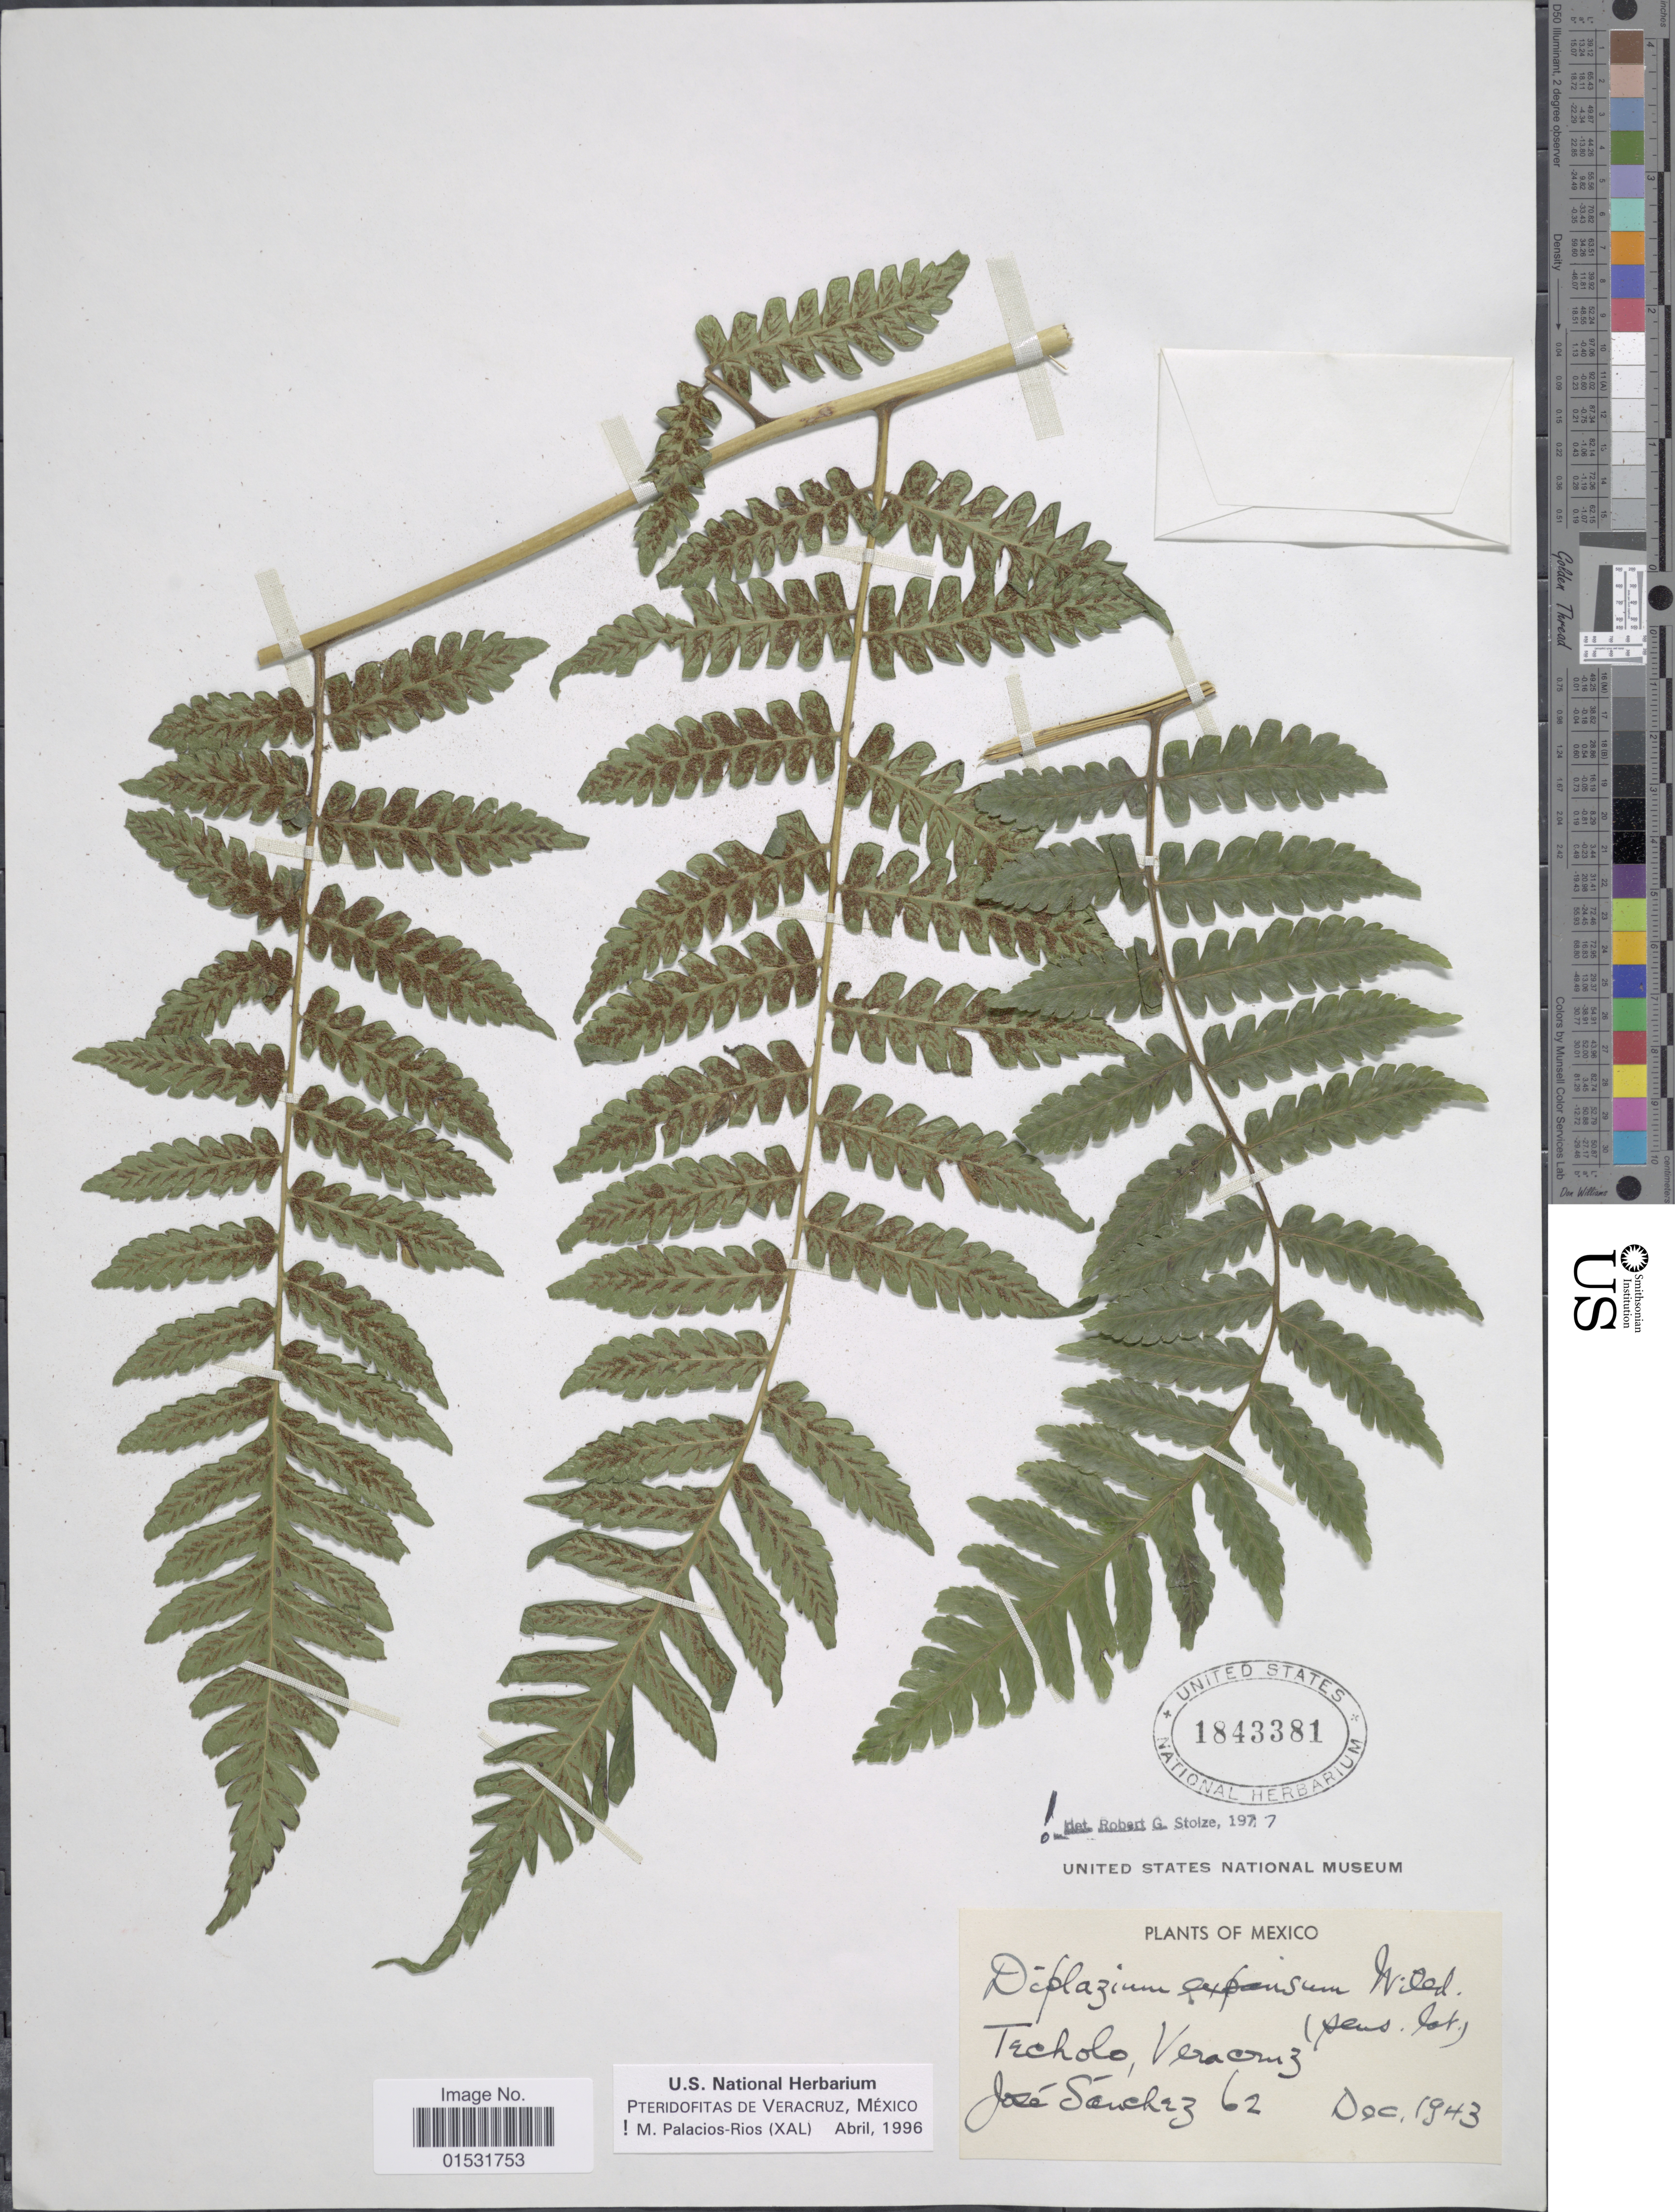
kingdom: Plantae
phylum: Tracheophyta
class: Polypodiopsida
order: Polypodiales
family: Athyriaceae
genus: Diplazium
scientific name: Diplazium hians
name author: Kunze ex Klotzsch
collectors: J. Sánchez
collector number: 62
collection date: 1943-12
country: Mexico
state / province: Veracruz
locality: Techolo, Veracruz.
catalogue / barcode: US 1843381